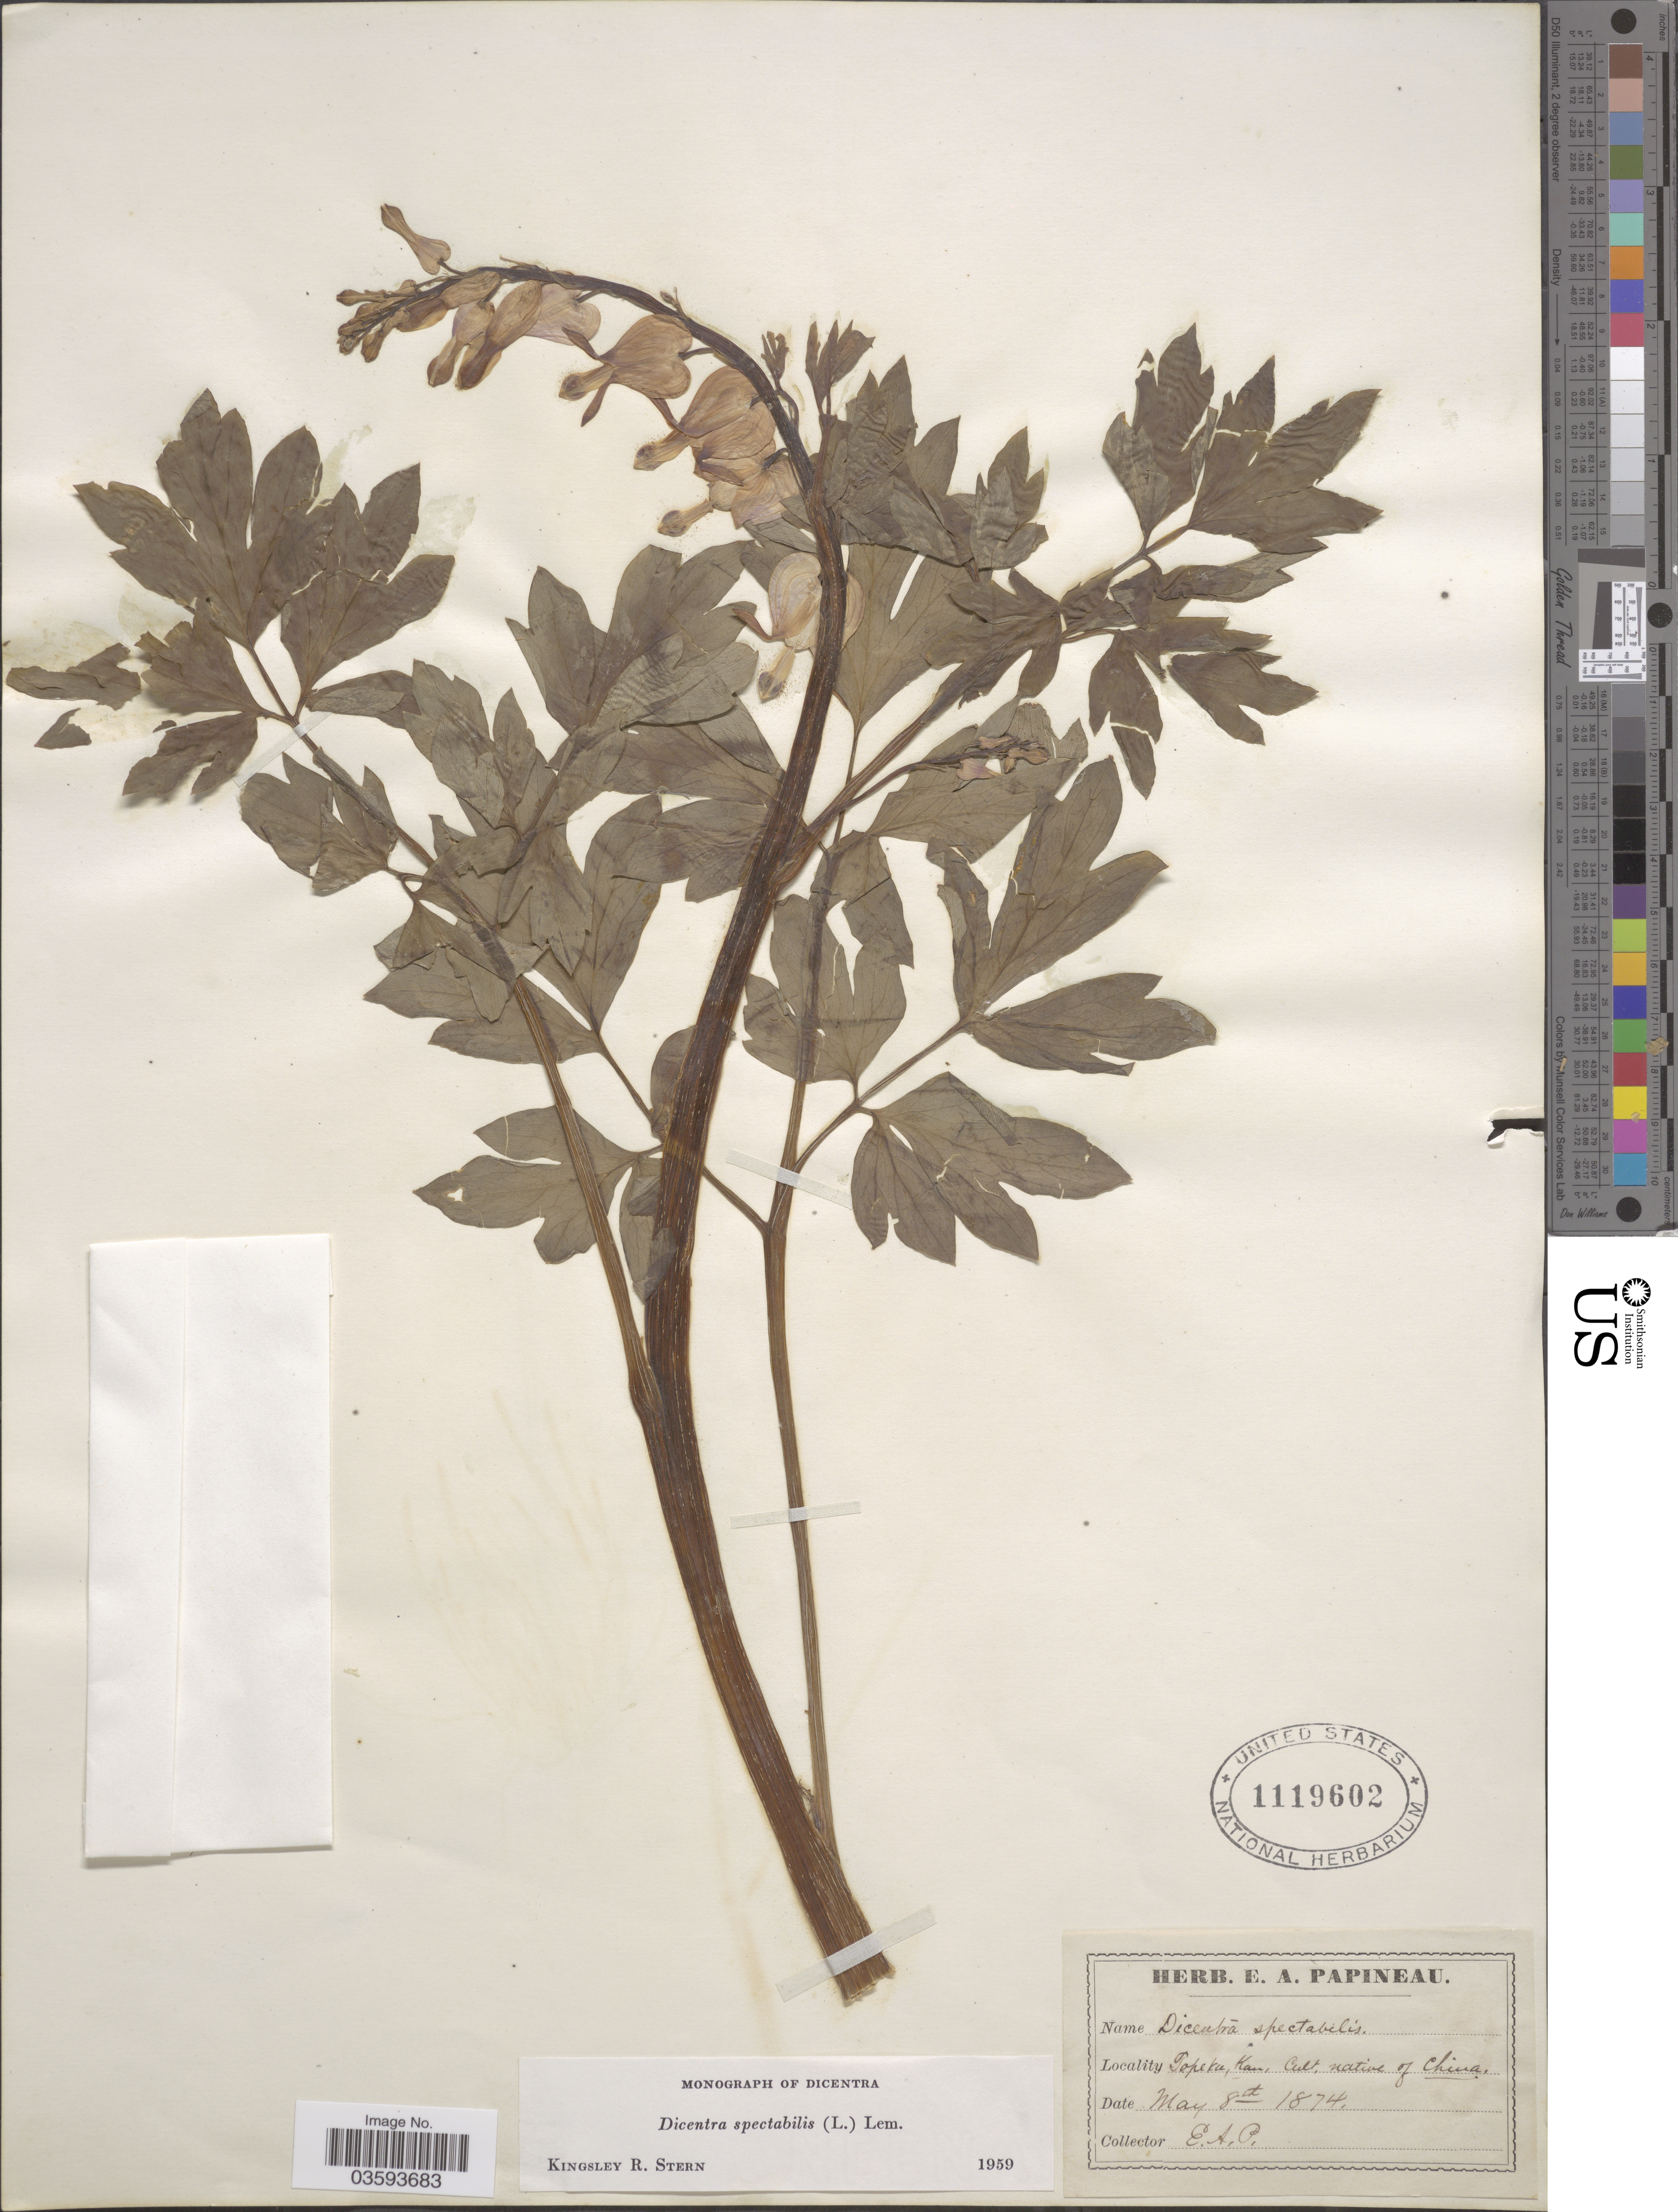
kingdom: Plantae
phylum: Tracheophyta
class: Magnoliopsida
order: Ranunculales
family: Papaveraceae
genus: Lamprocapnos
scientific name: Lamprocapnos spectabilis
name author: (L.) Fukuhara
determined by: Strong, M. T., (US), Smithsonian Institution - National Museum of Natural History (UNITED STATES)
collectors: E. Papineau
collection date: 1874-05-08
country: United States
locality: Topeka, Kan.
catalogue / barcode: US 1119602